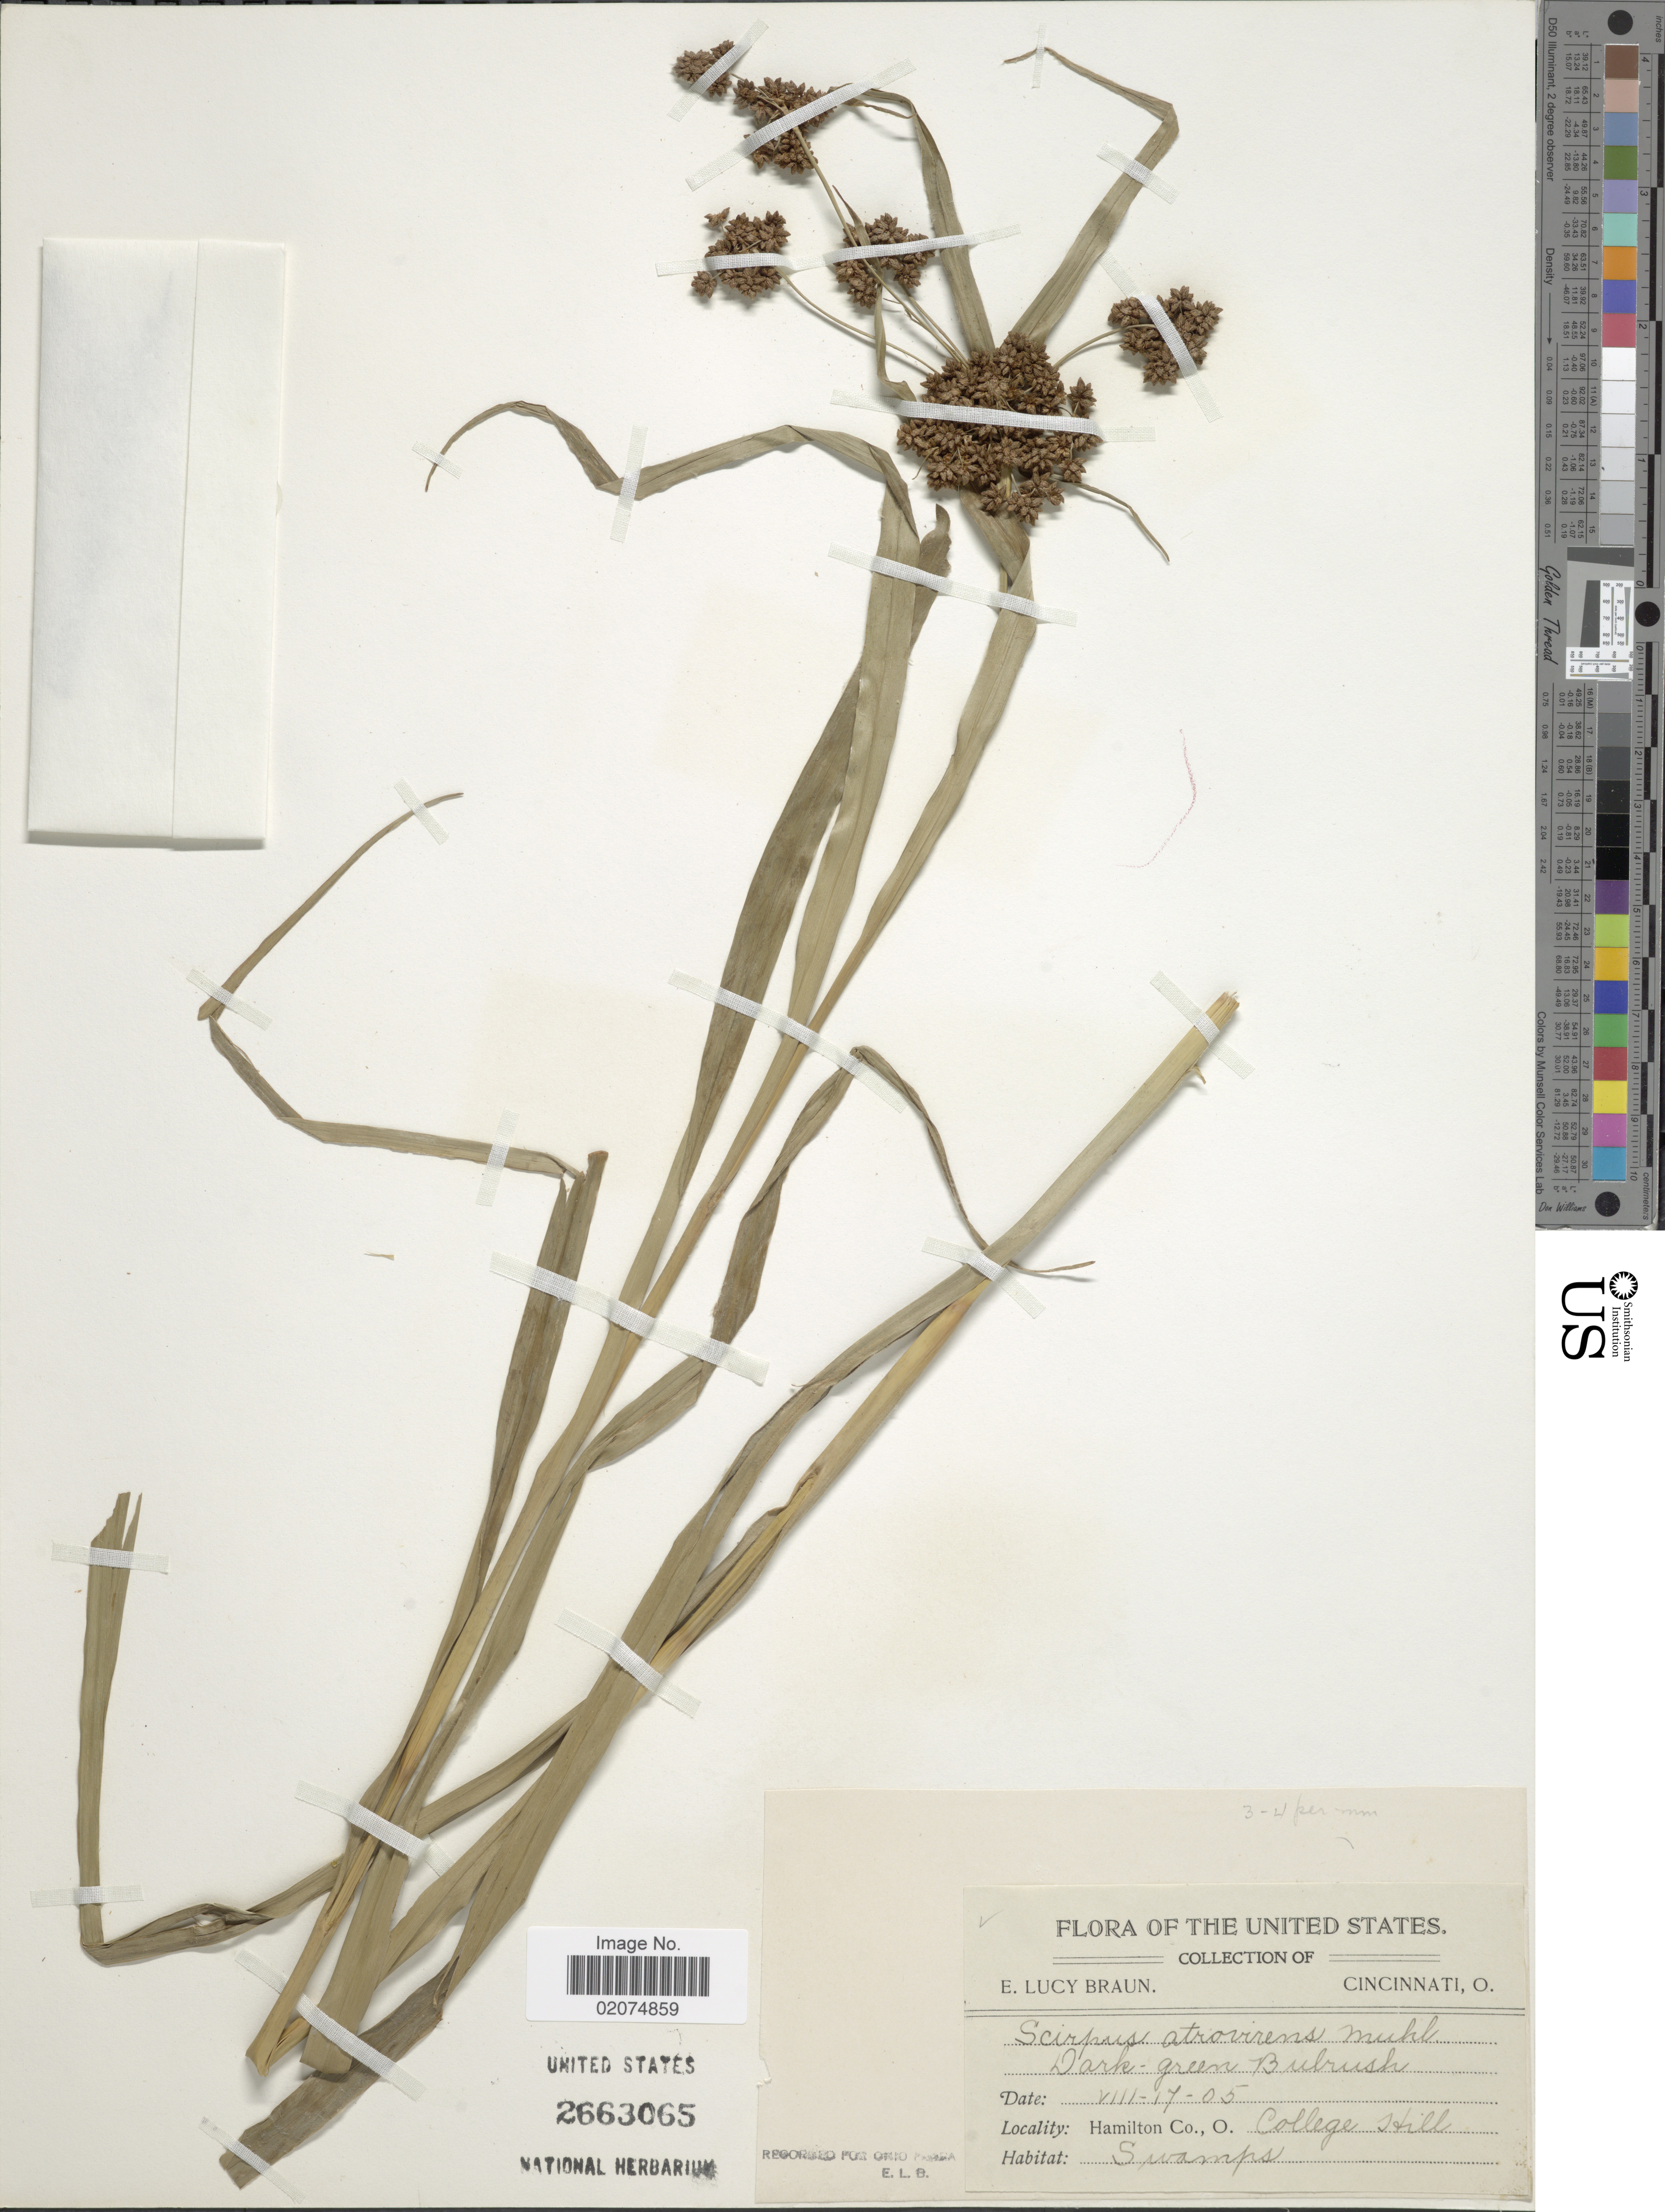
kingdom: Plantae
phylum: Tracheophyta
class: Liliopsida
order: Poales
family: Cyperaceae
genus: Scirpus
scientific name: Scirpus atrovirens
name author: Willd.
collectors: E. L. Braun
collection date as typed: Transcribed d/m/y: 17/8/5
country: United States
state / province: Ohio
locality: Hamilton Co., O., College Hill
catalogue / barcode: US 2663065